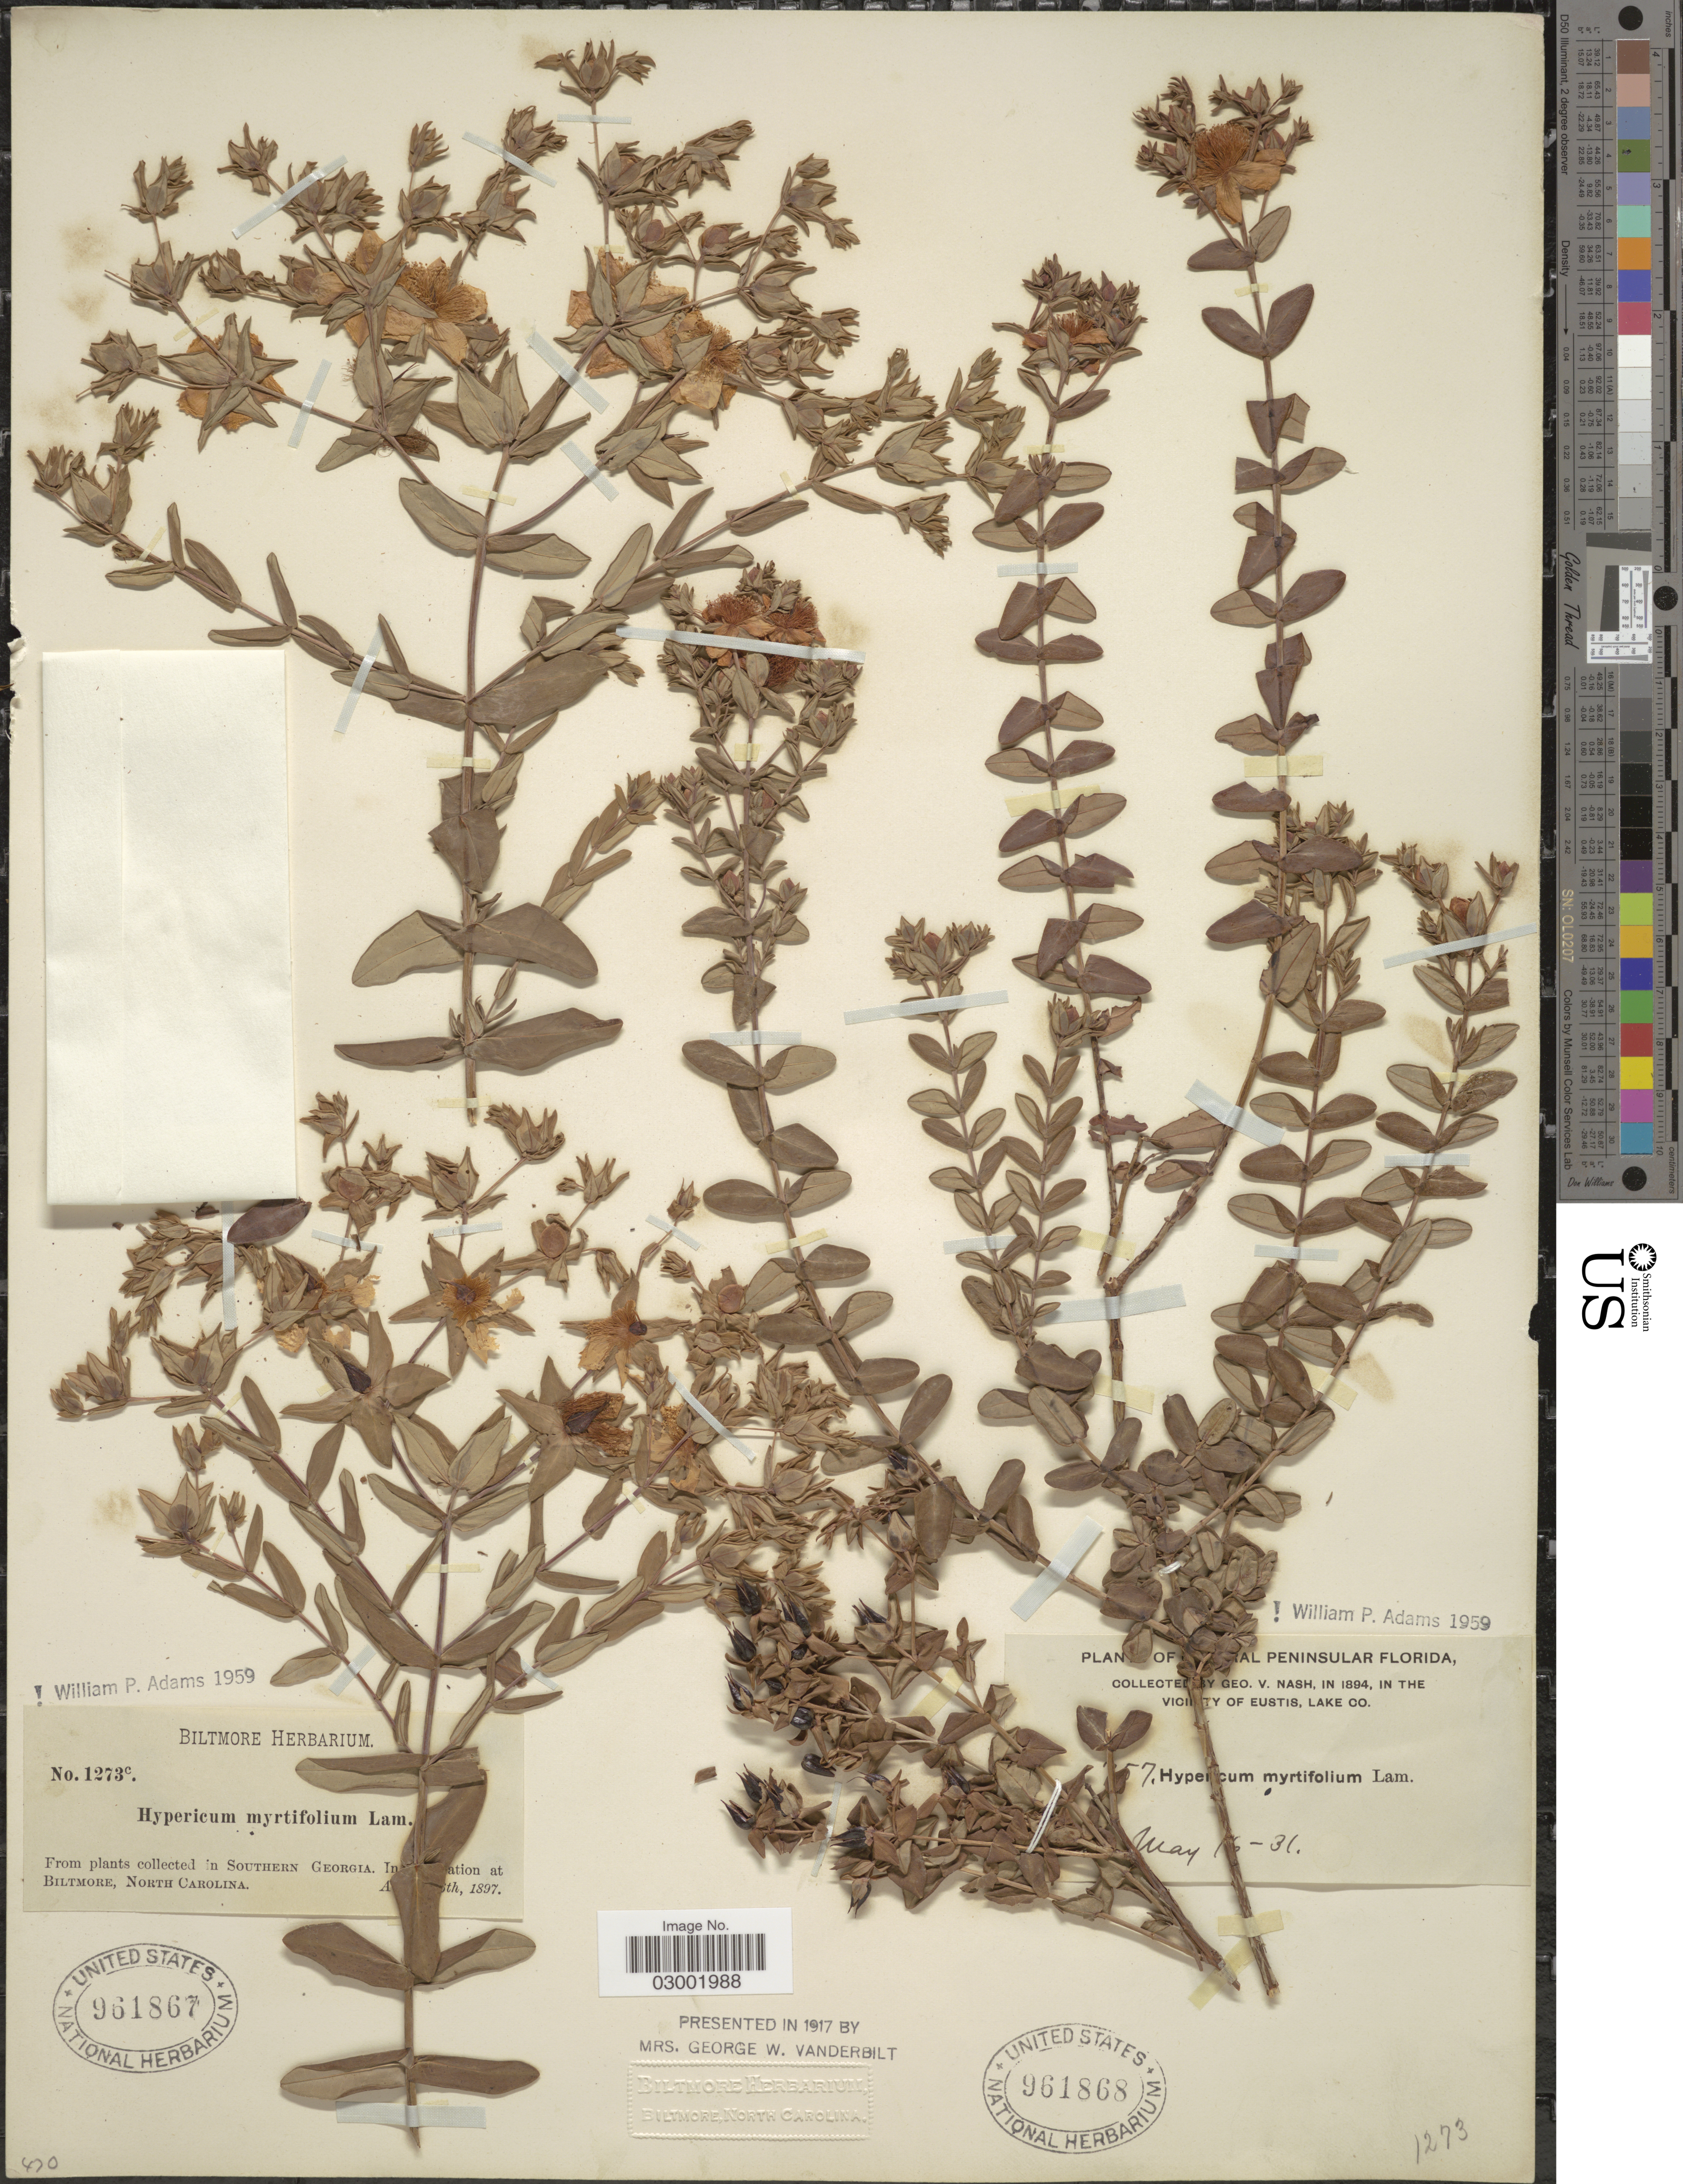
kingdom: Plantae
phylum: Tracheophyta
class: Magnoliopsida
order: Malpighiales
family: Hypericaceae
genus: Hypericum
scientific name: Hypericum myrtifolium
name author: Lam.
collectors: G. V. Nash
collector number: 757*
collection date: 1894-05-16/1894-05-31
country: United States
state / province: Florida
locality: Central Peninsular Florida, Vicinity of Eustis, Lake Co.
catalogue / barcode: US 961868-2